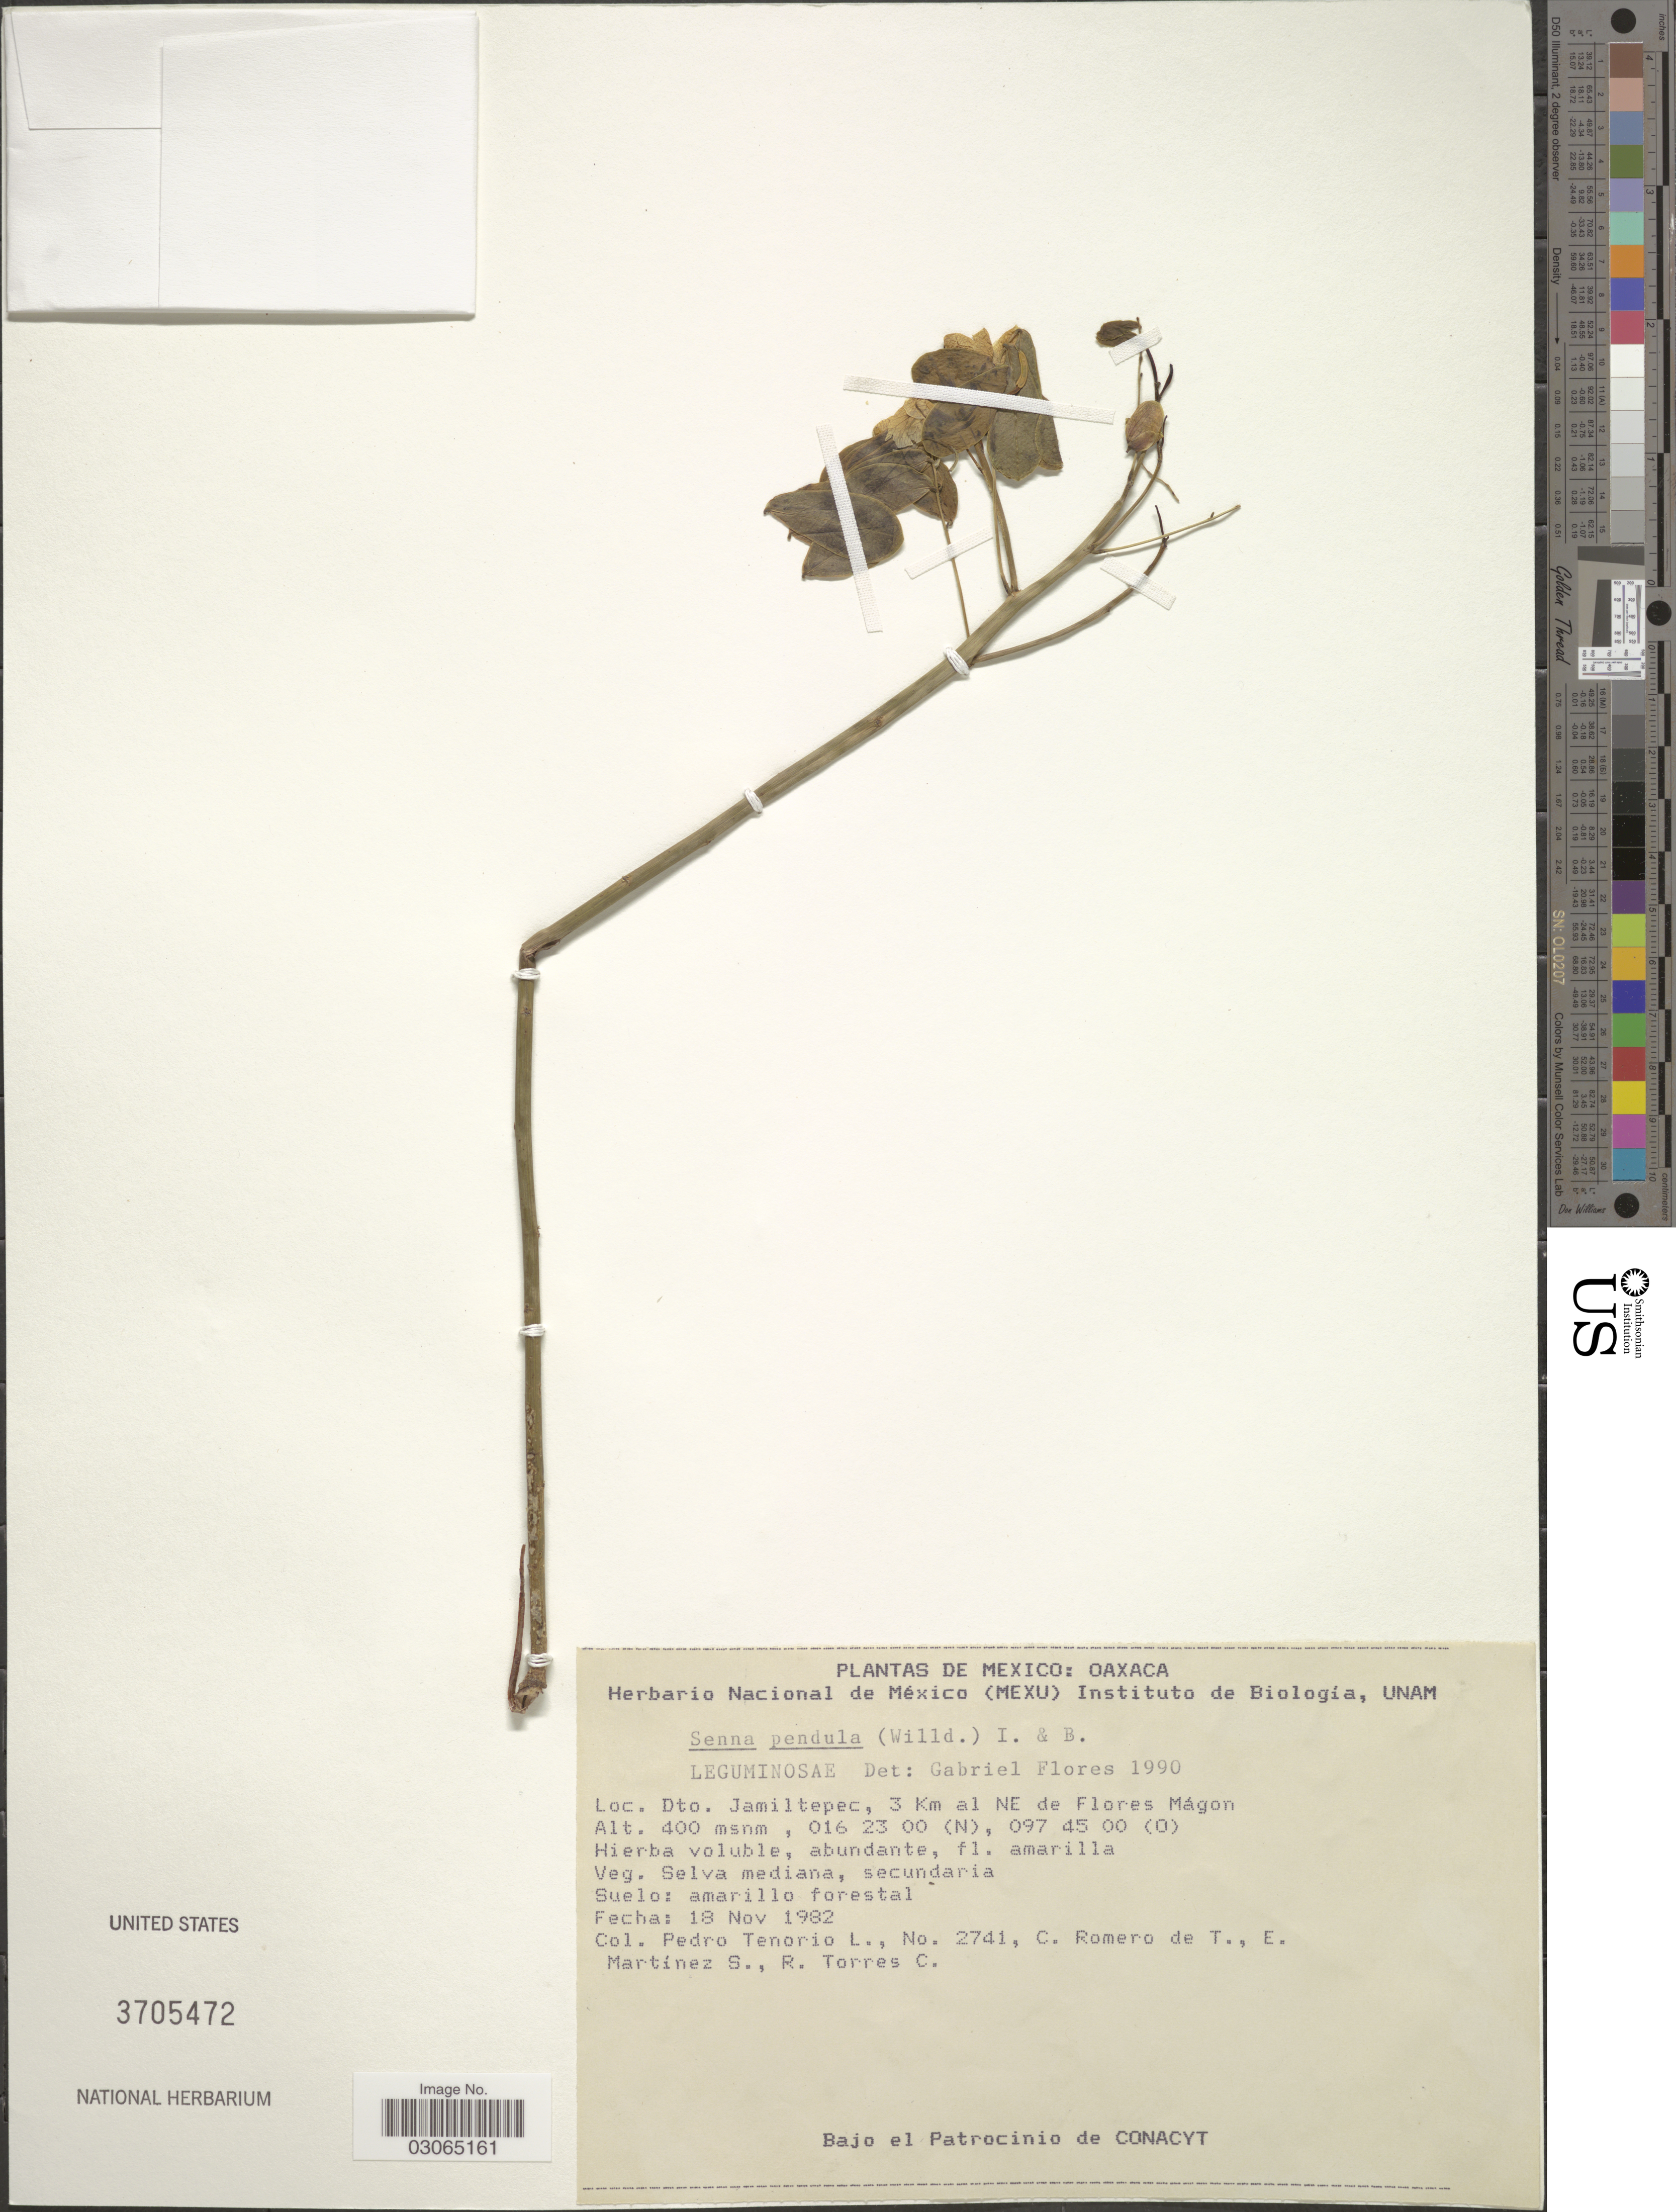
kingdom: Plantae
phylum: Tracheophyta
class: Magnoliopsida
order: Fabales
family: Fabaceae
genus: Senna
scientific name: Senna pendula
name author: (Humb. & Bonpl. ex Willd.) H.S. Irwin & Barneby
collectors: P. Tenorio L., C. Romero de T., E. M. Martínez S. & R. Torres C.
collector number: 2741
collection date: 1982-11-18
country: Mexico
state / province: Oaxaca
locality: Dto. Jamiltepec, 3 Km al NE de Flores Mágon.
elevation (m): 400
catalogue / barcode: US 3705472